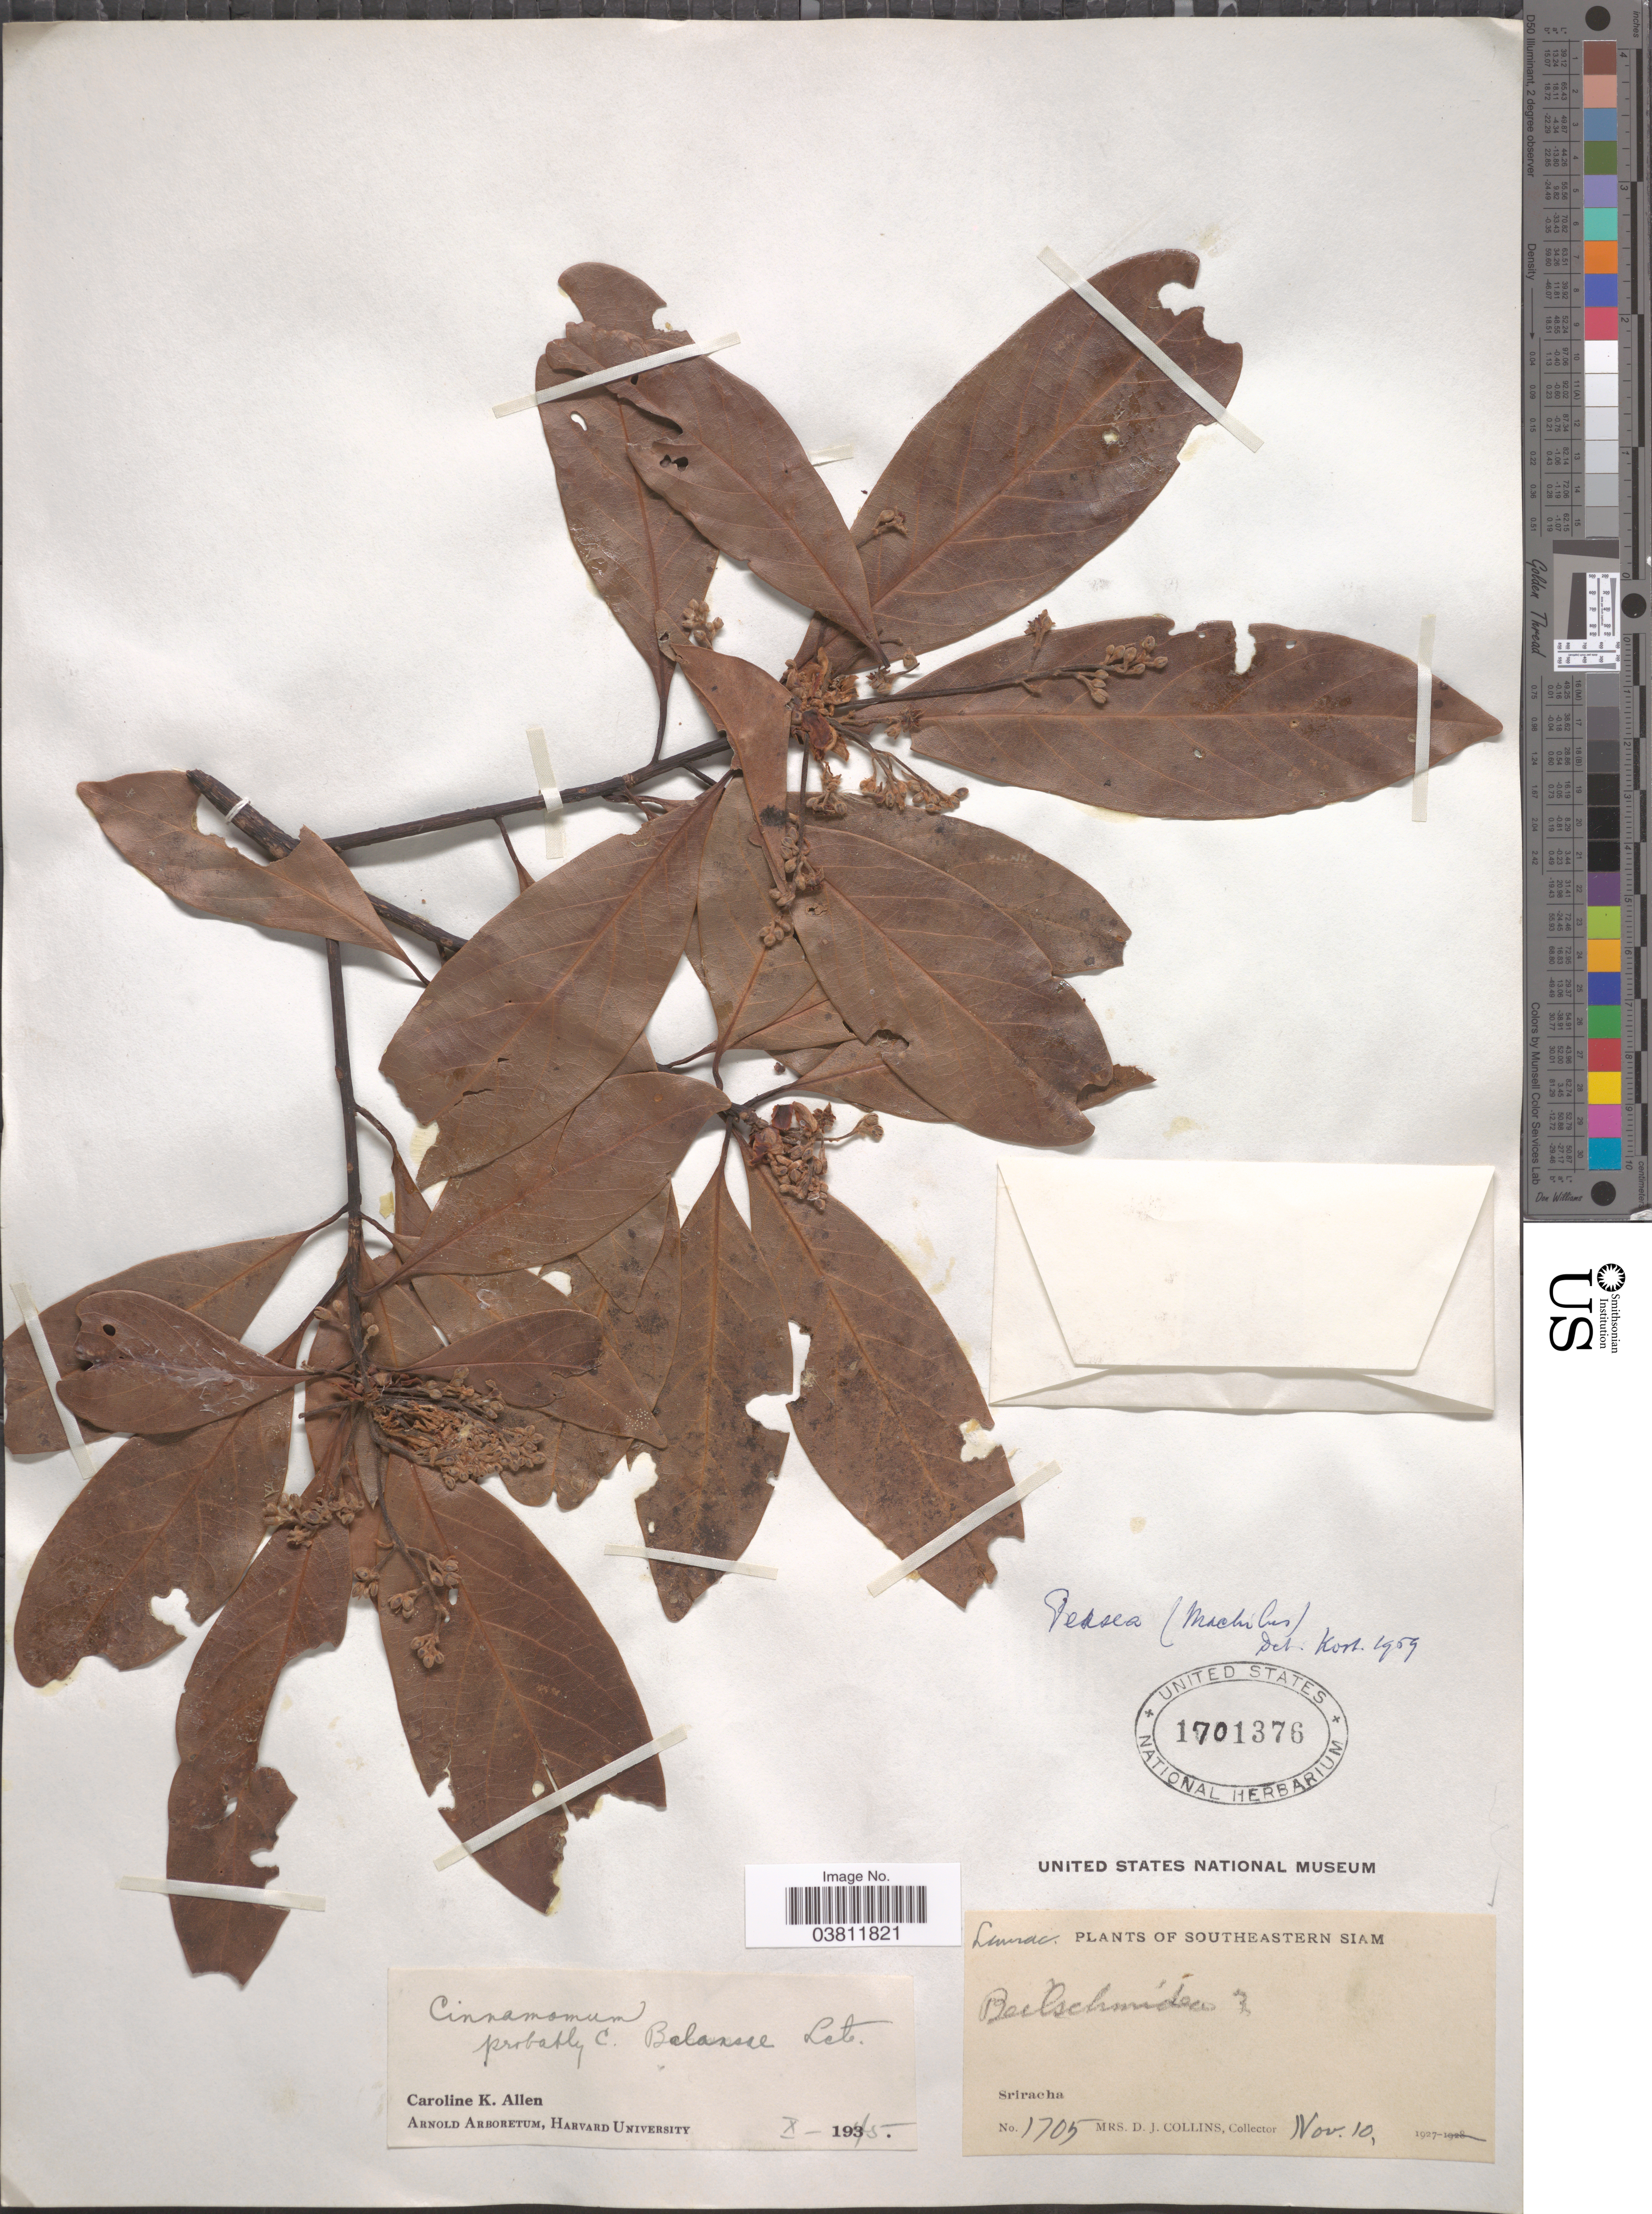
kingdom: Plantae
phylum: Tracheophyta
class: Magnoliopsida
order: Laurales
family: Lauraceae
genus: Machilus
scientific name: Machilus sp.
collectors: Mrs. D. J. Collins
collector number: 1705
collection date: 1927-11-10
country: Thailand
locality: Southeastern Siam, Sriracha.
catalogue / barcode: US 1701376